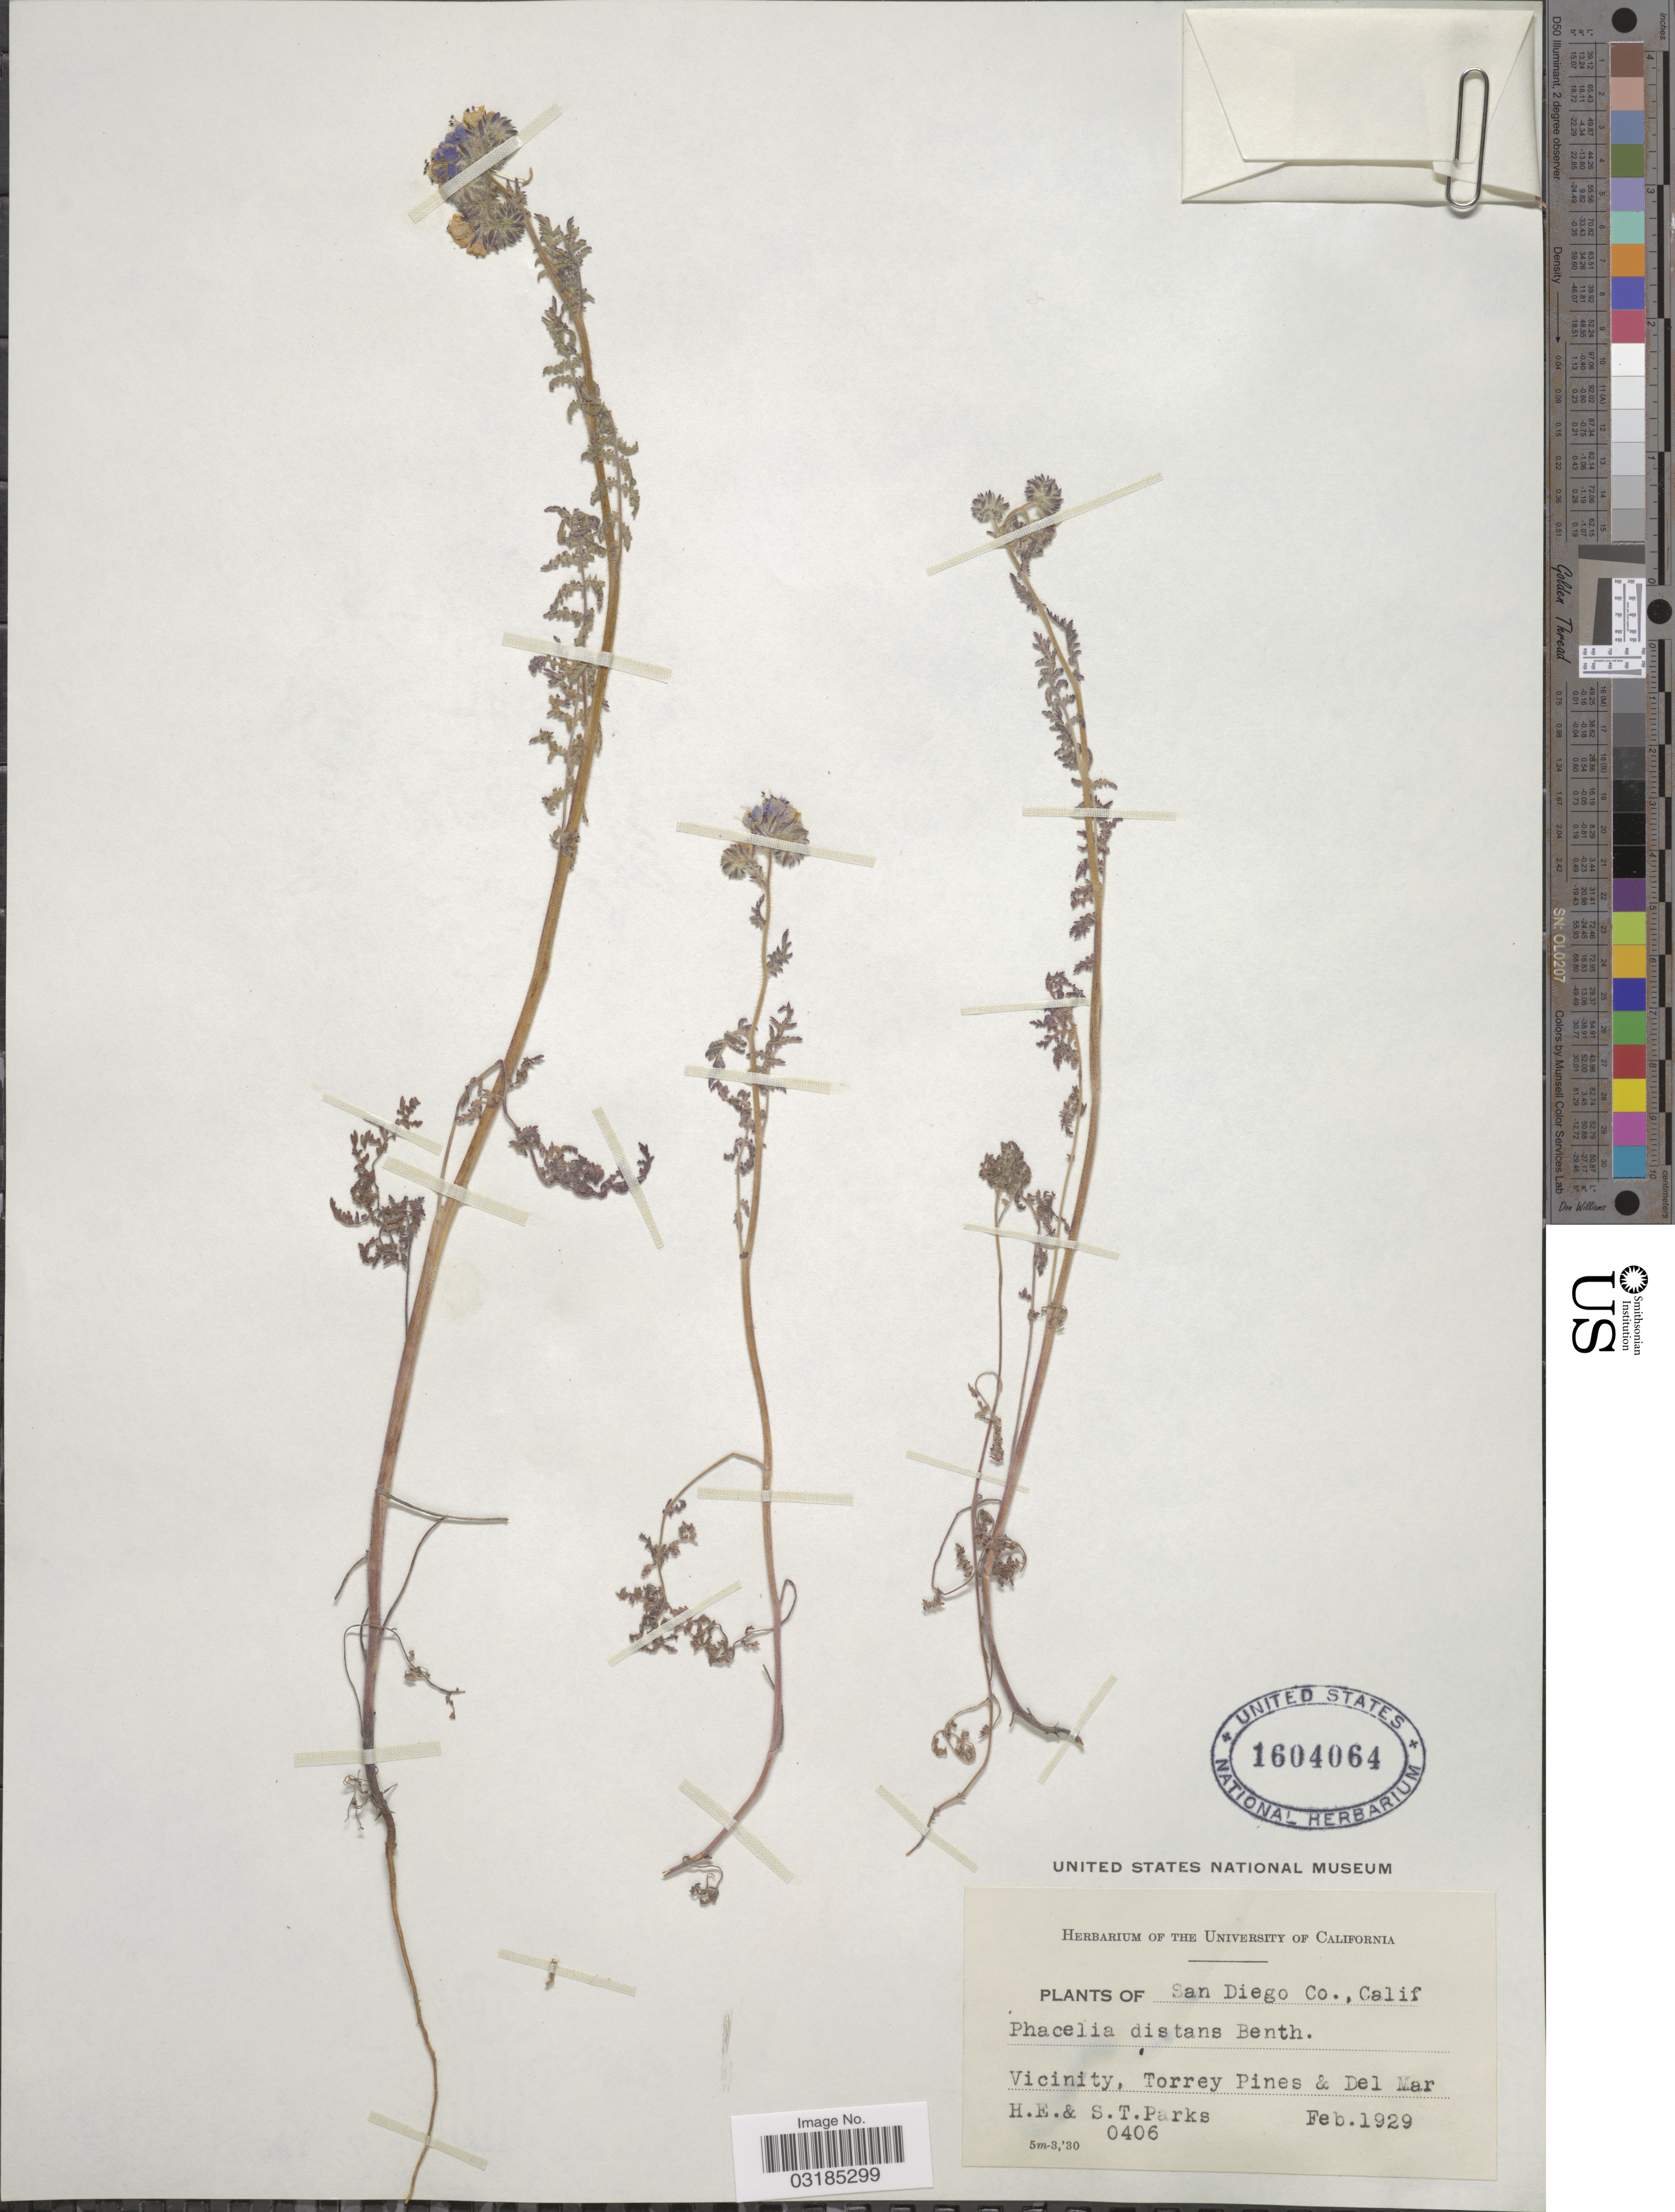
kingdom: Plantae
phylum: Tracheophyta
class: Magnoliopsida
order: Boraginales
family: Hydrophyllaceae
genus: Phacelia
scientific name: Phacelia distans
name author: Benth.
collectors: H. E. Parks & S. Parks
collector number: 04060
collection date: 1929-02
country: United States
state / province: California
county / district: San Diego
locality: San Diego Co. Vicinity, Torrey Pines & Del Mar.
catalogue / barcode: US 1604064